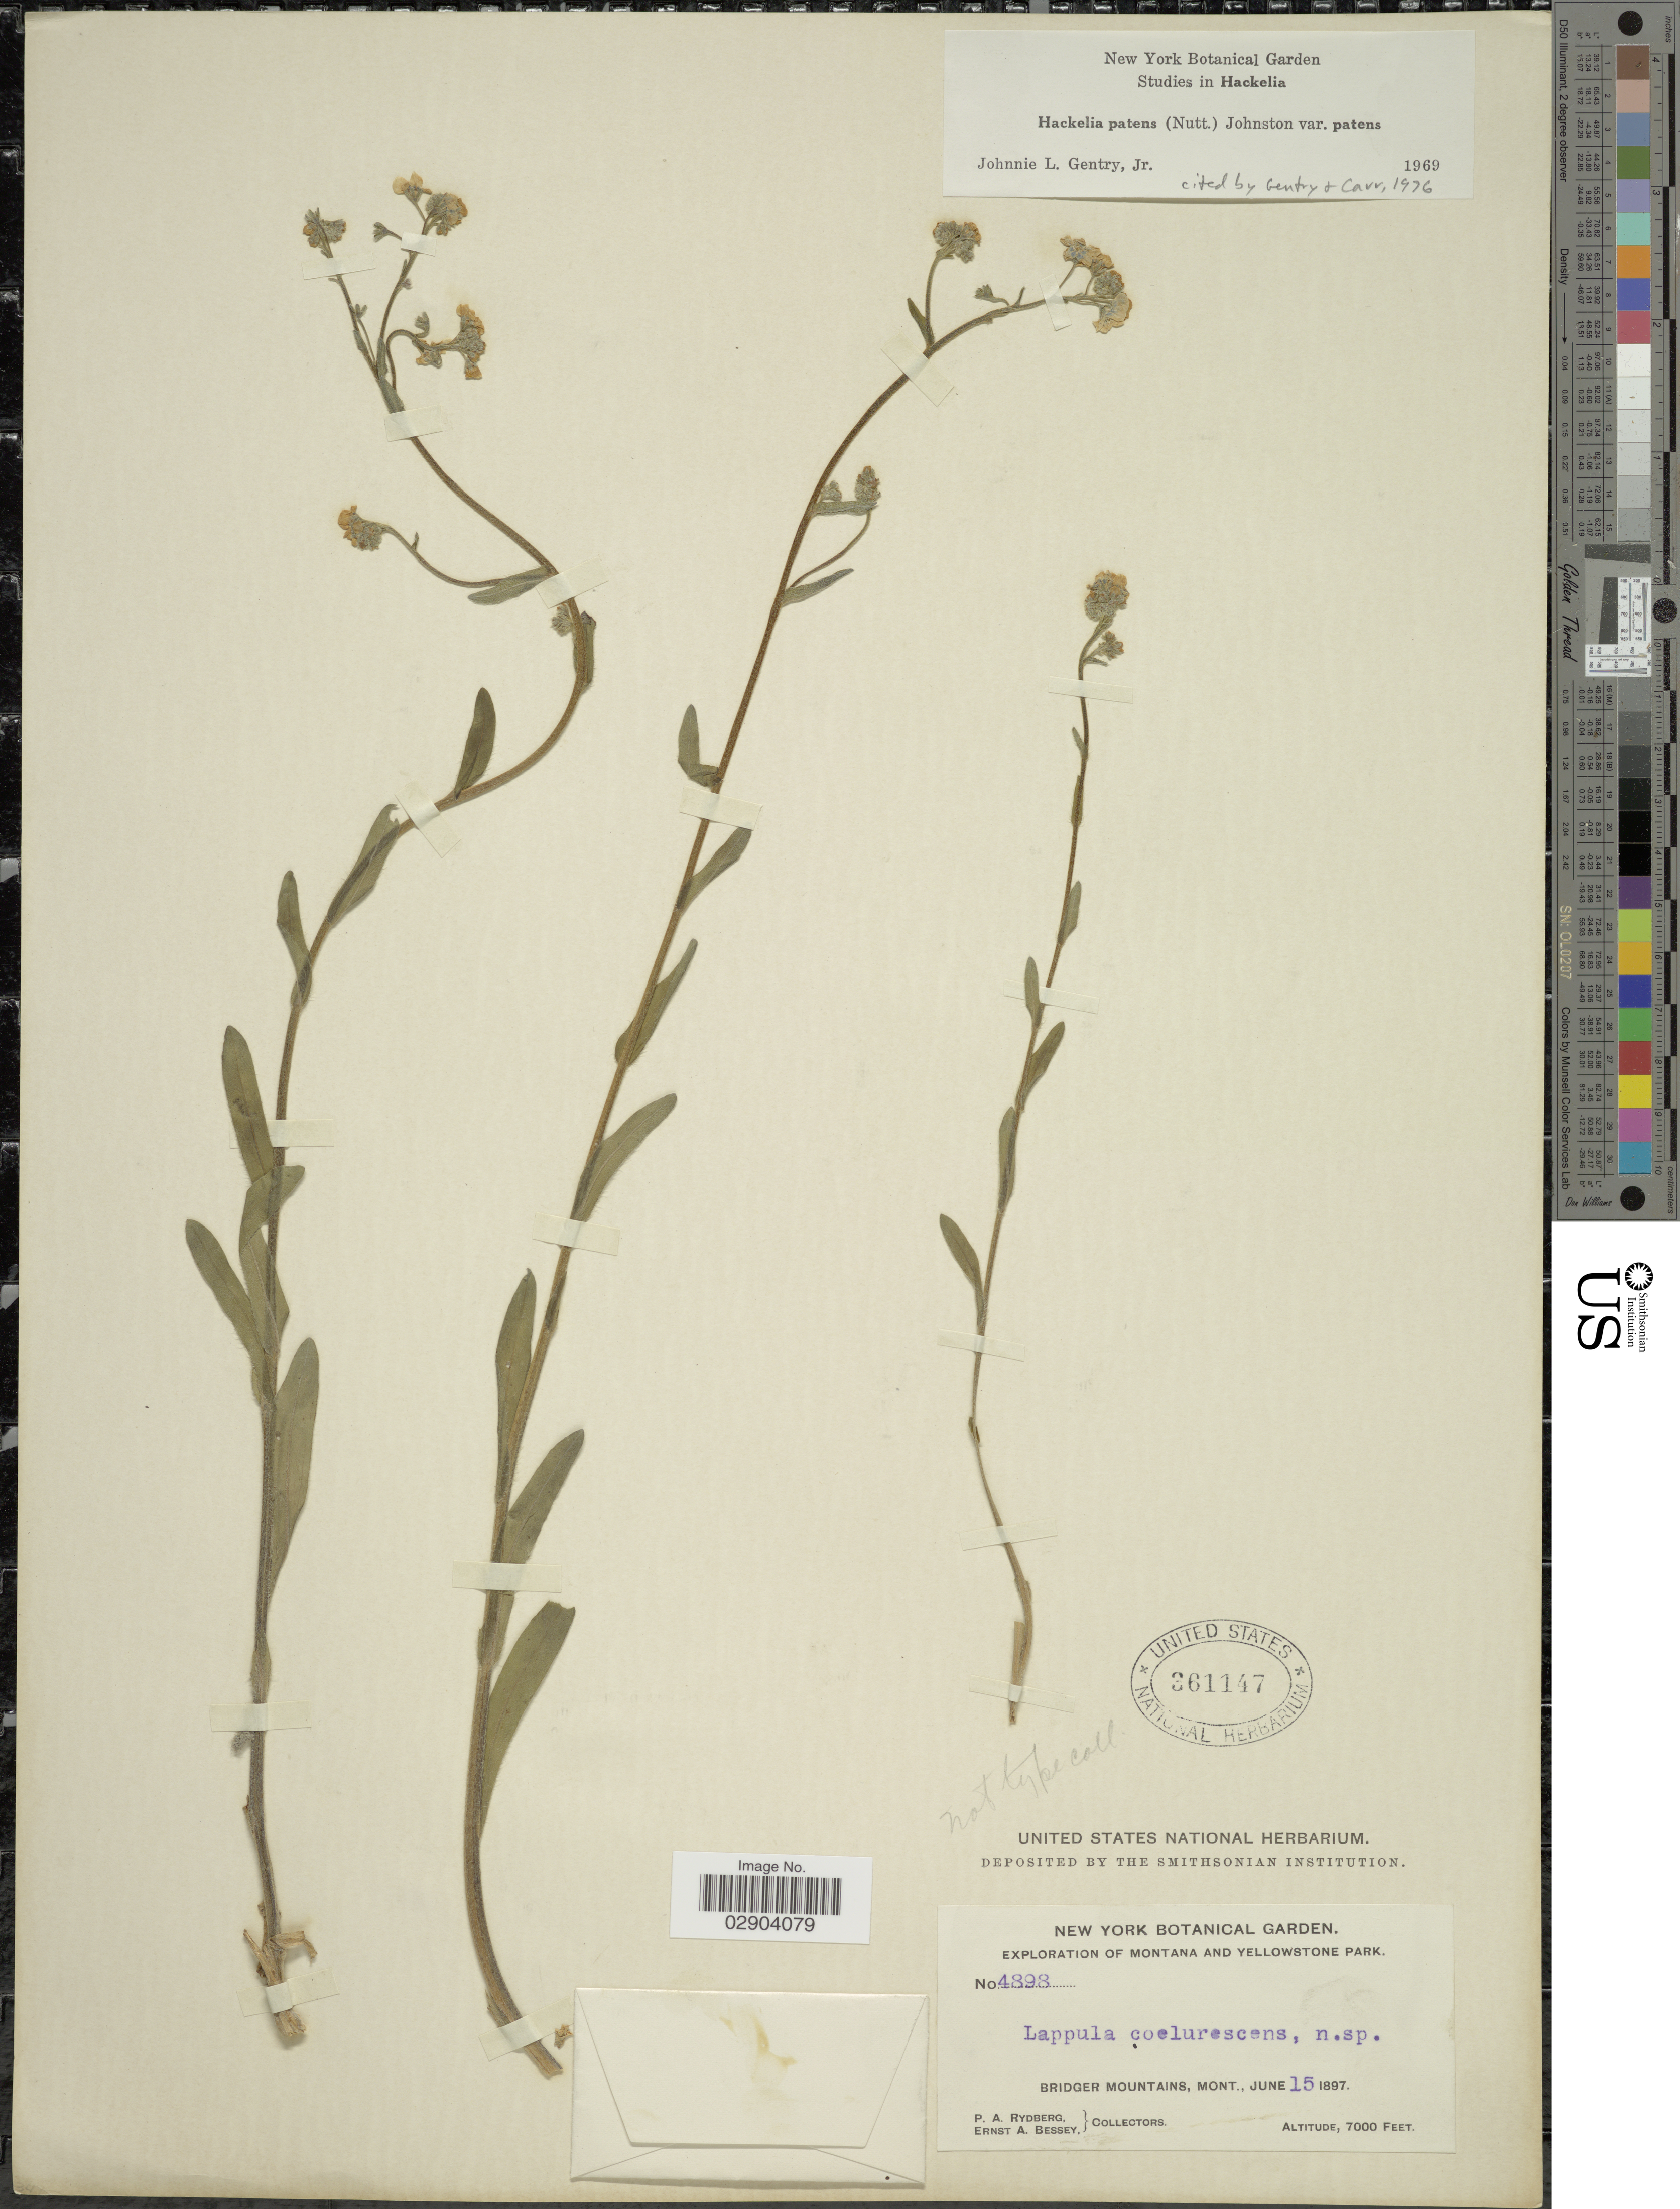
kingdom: Plantae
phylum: Tracheophyta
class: Magnoliopsida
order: Boraginales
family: Boraginaceae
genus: Hackelia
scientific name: Hackelia patens var. patens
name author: (Nutt.) I.M. Johnst.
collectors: P. A. Rydberg & E. A. Bessey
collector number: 4898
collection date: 1897-06-15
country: United States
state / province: Montana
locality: Montana and Yellowstone Park. Bridger Mountains, Mont.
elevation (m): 2134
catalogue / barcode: US 361147